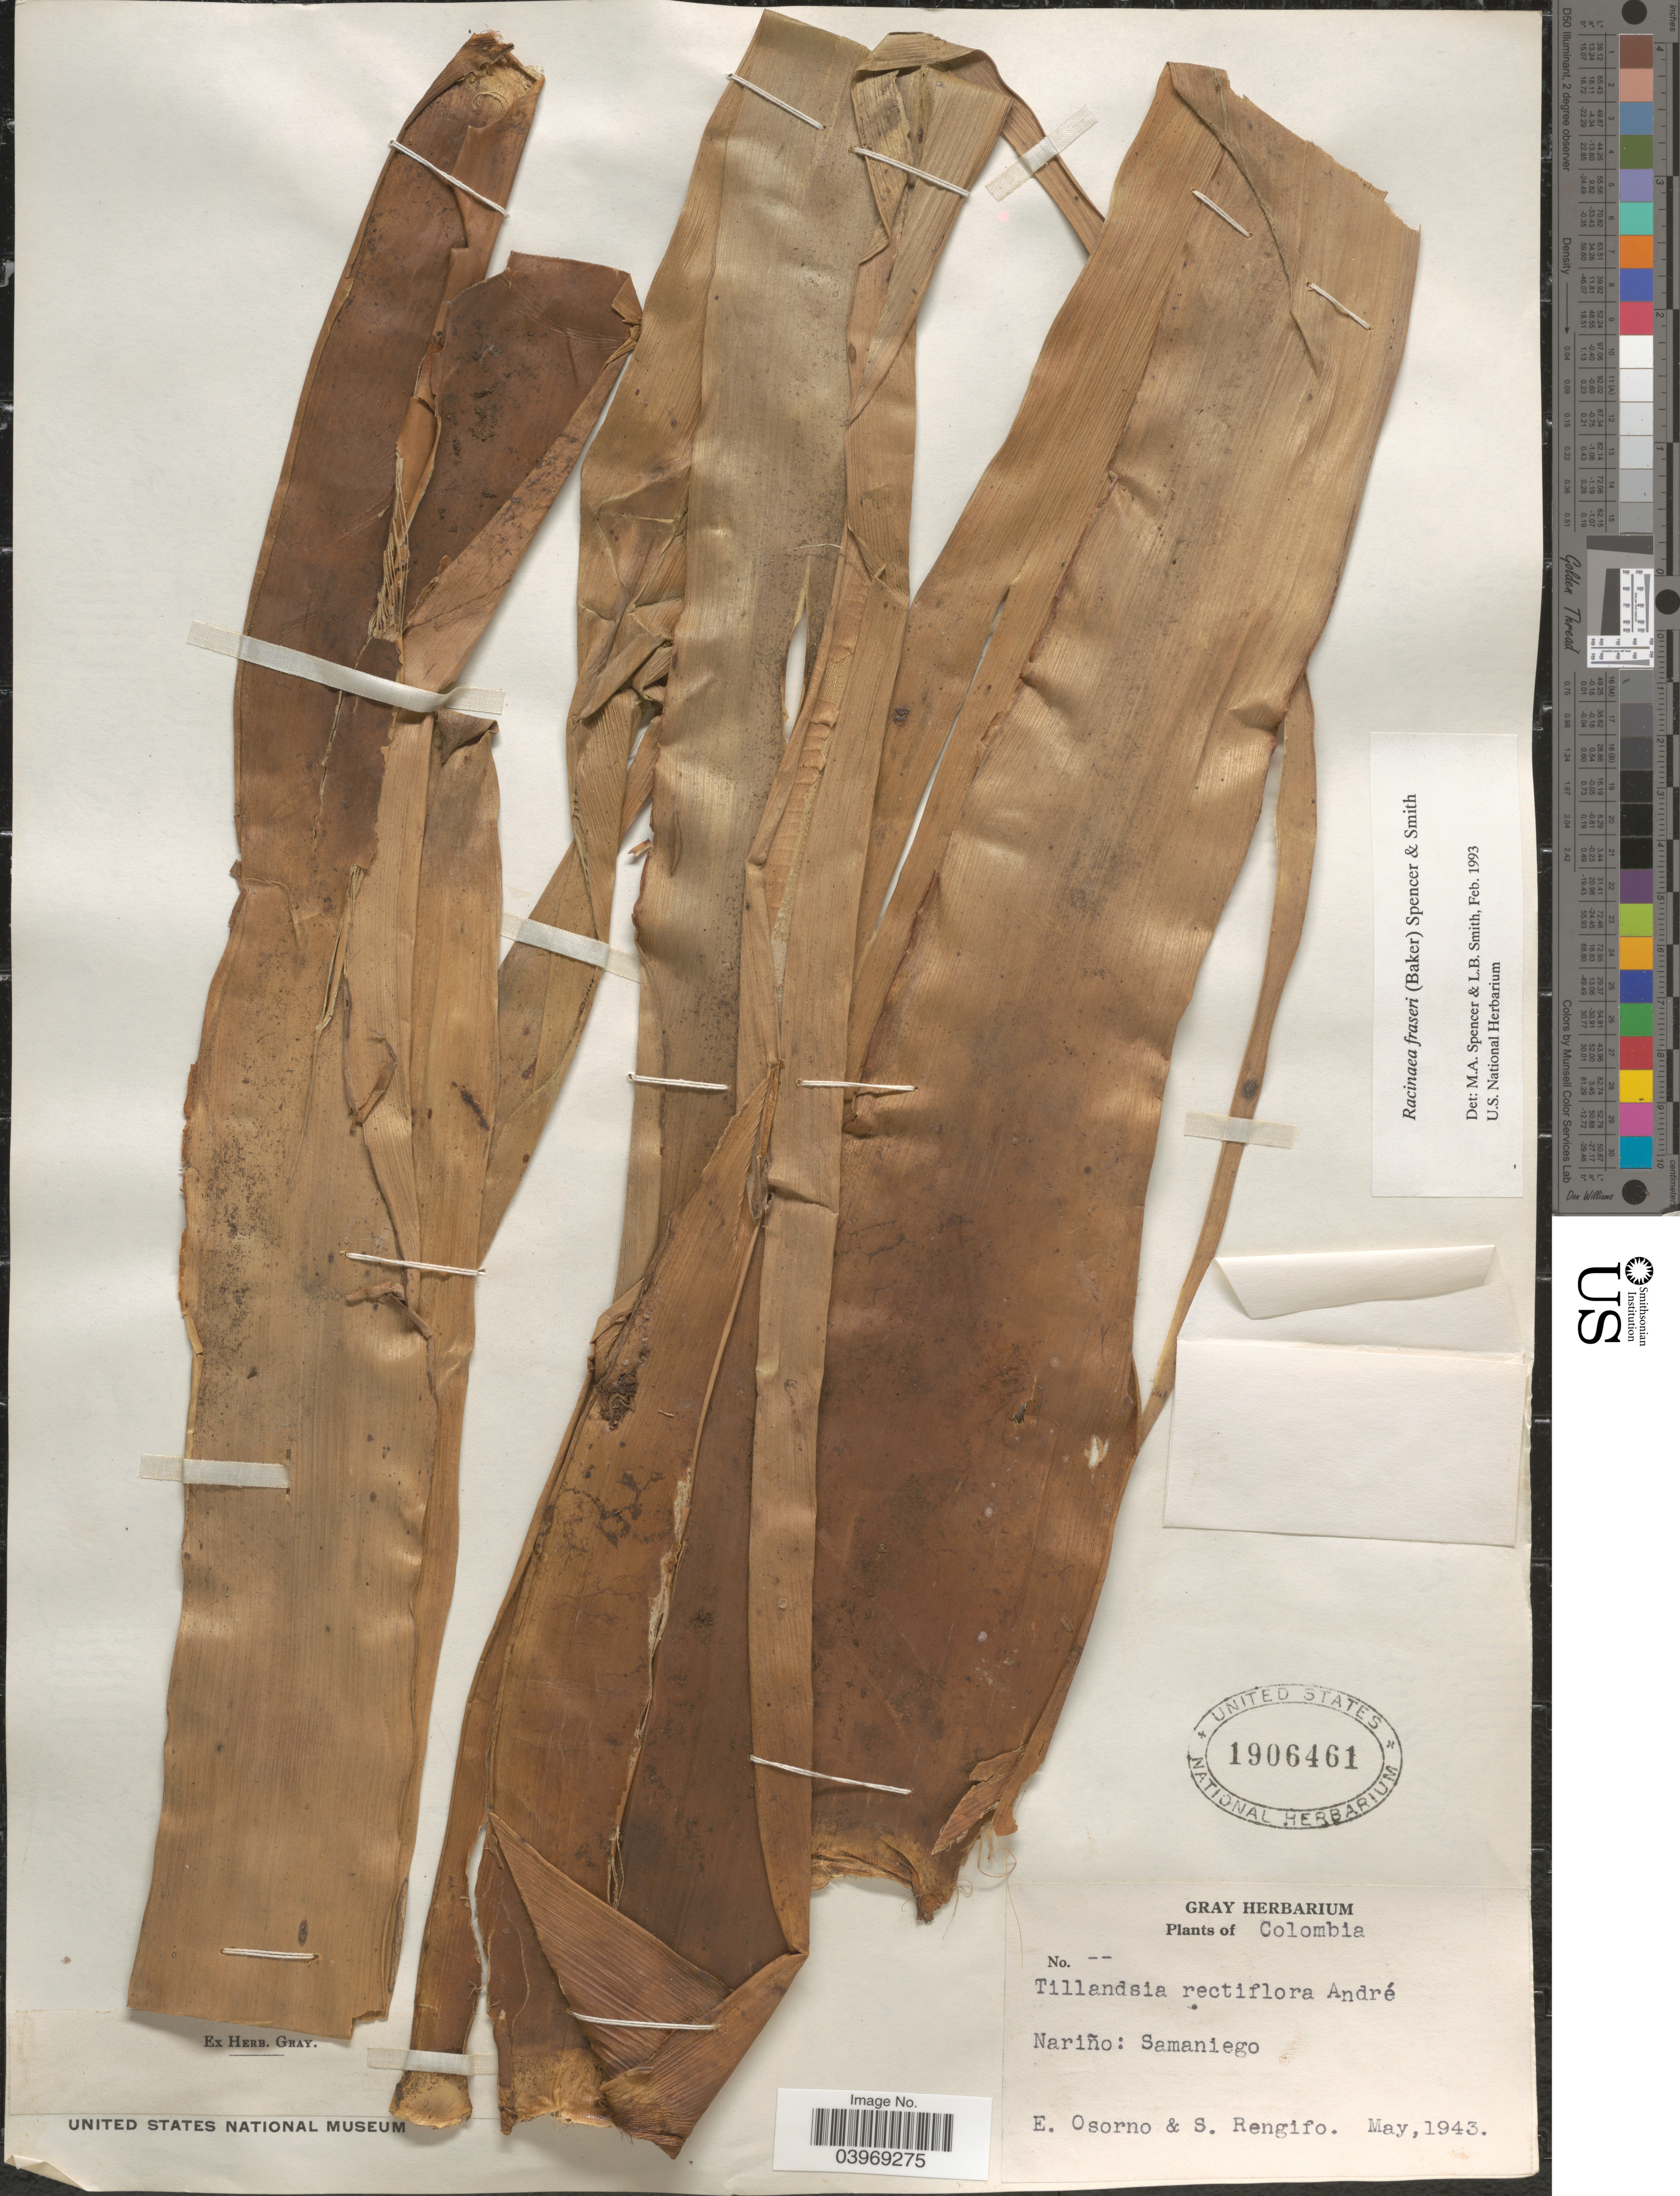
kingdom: Plantae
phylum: Tracheophyta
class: Liliopsida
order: Poales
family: Bromeliaceae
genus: Racinaea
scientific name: Racinaea fraseri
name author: (Baker) M.A. Spencer & L.B. Sm.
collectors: E. Osorno & S. Rengifo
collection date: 1943-05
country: Colombia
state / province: Nariño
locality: Samaniego.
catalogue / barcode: US 1906461